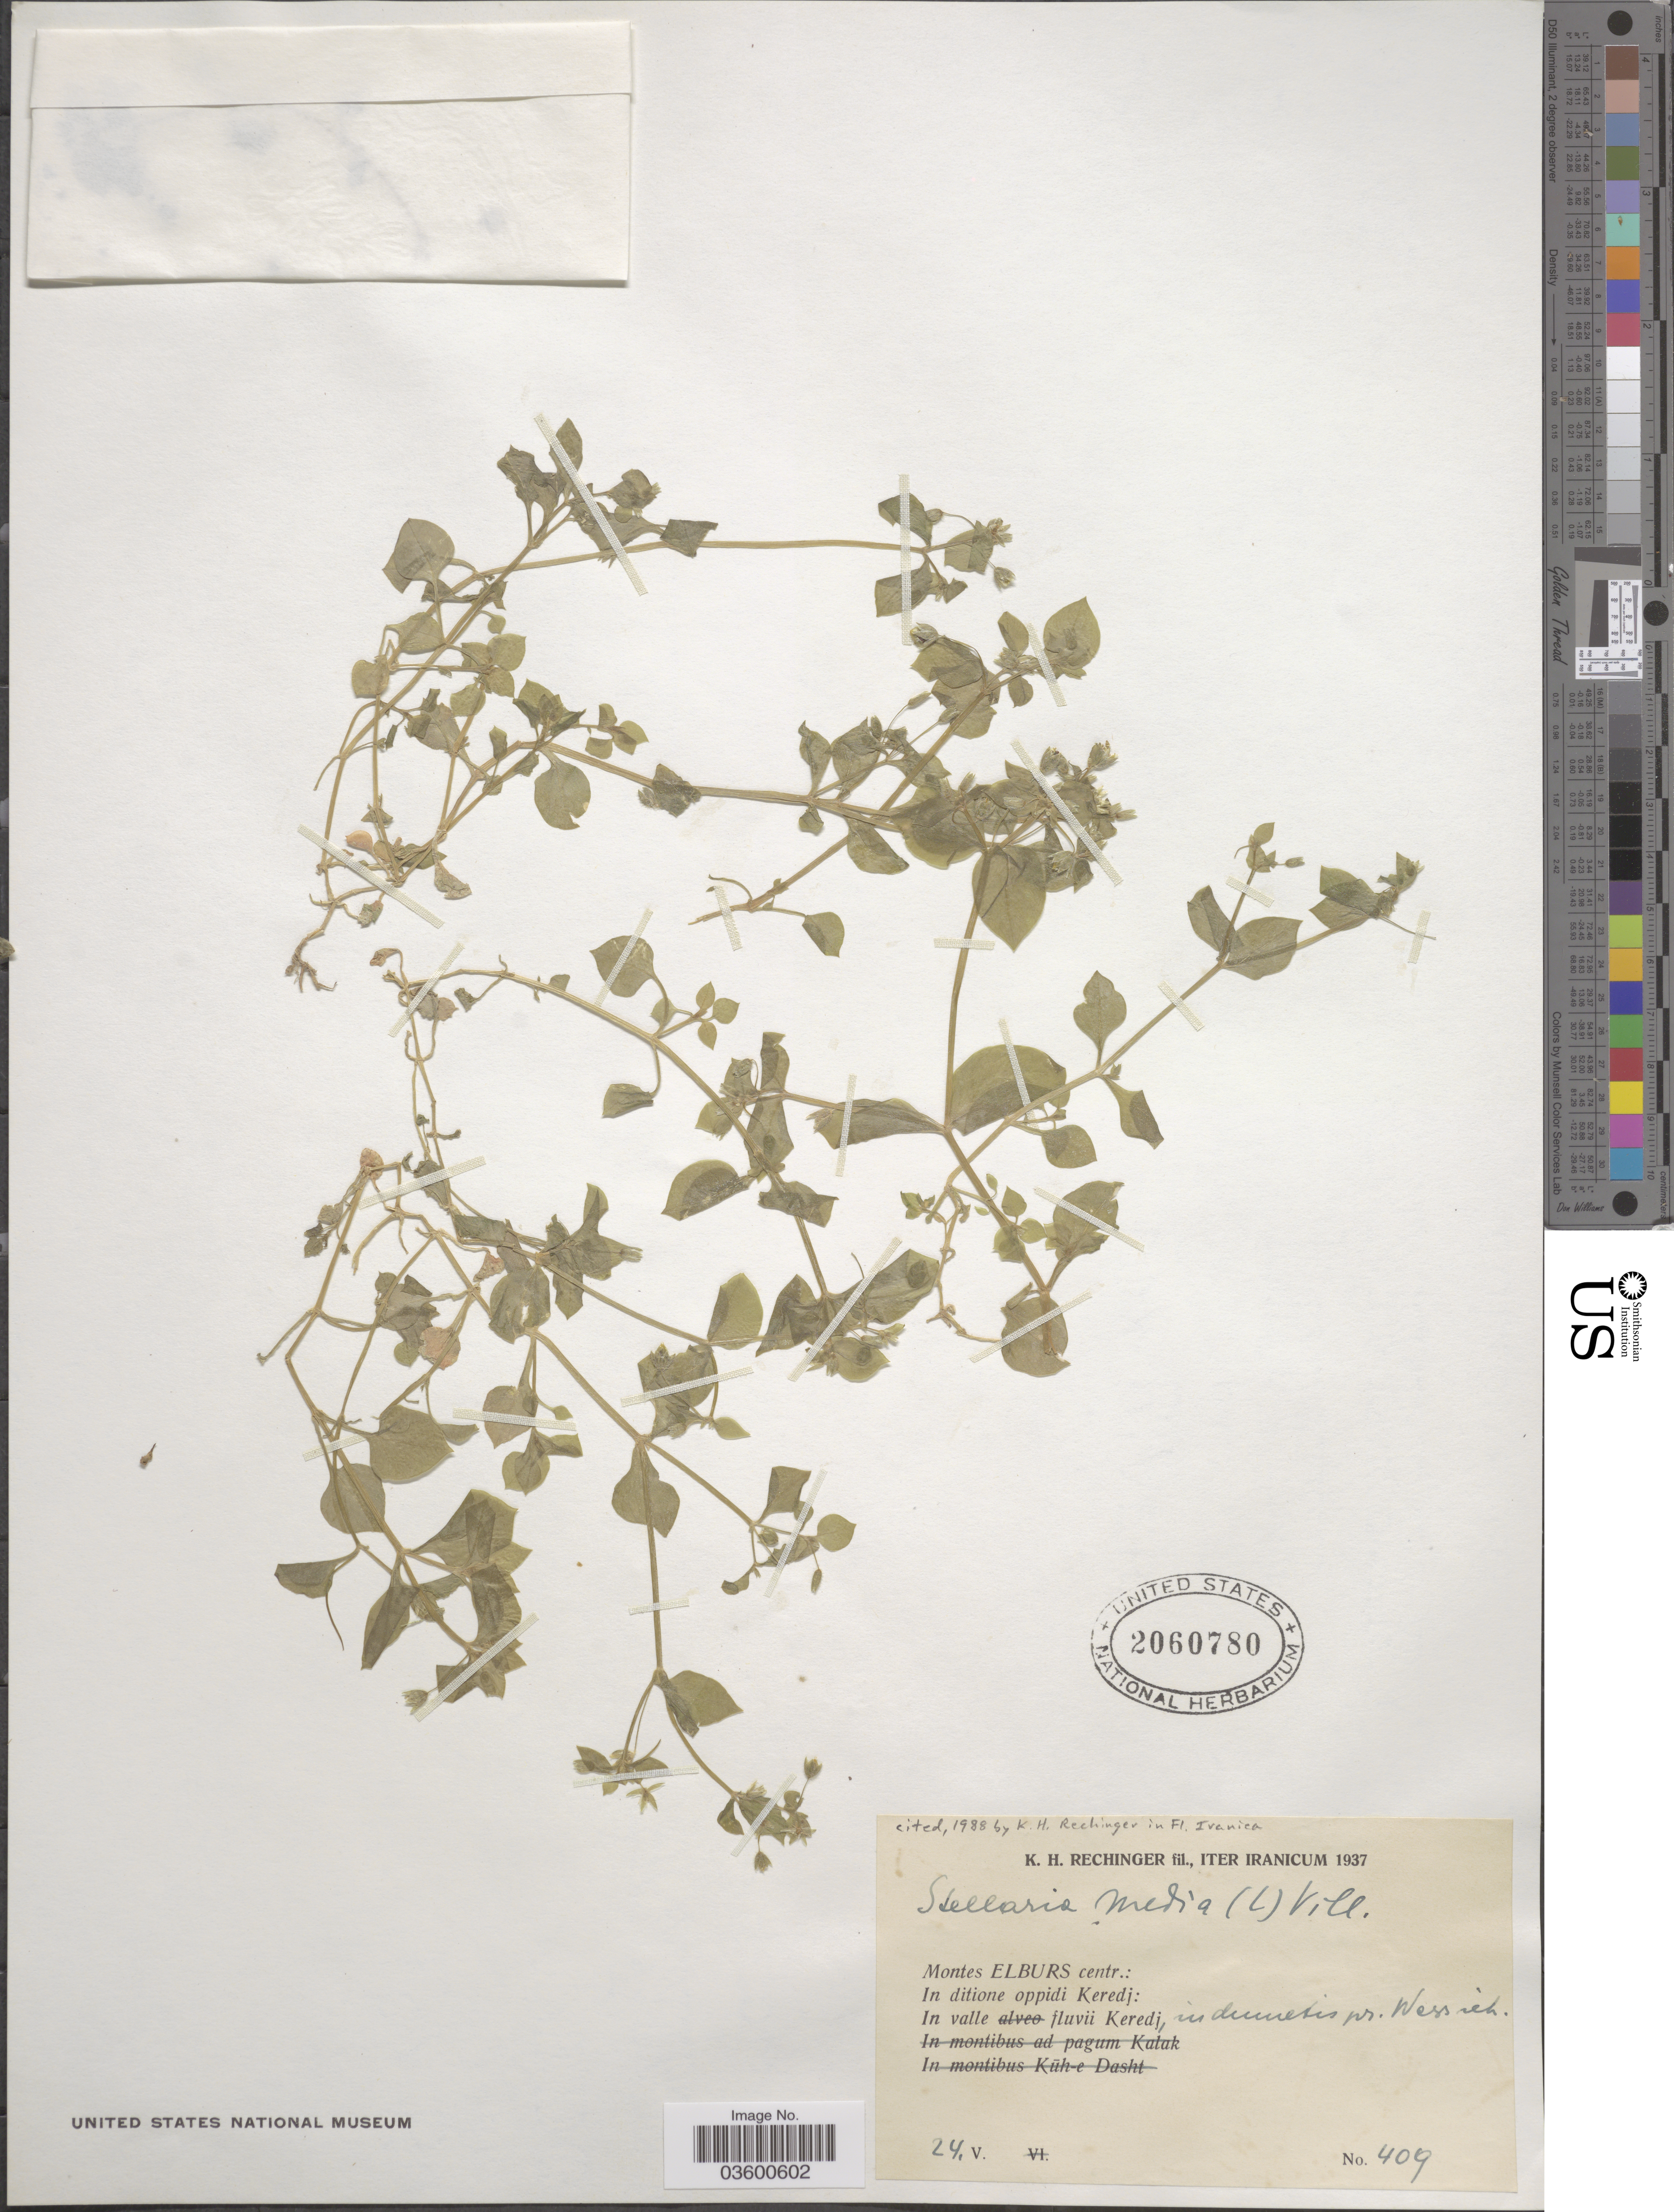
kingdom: Plantae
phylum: Tracheophyta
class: Magnoliopsida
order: Caryophyllales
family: Caryophyllaceae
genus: Stellaria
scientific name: Stellaria media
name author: (L.) Vill.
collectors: K. H. Rechinger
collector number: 409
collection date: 1937-05-24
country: Iran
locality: Montes Elburs centr.: In ditione oppidi Keredj: In valle fluvii Keredj, in dumetis pr. Wessich [interpreted].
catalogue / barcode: US 2060780